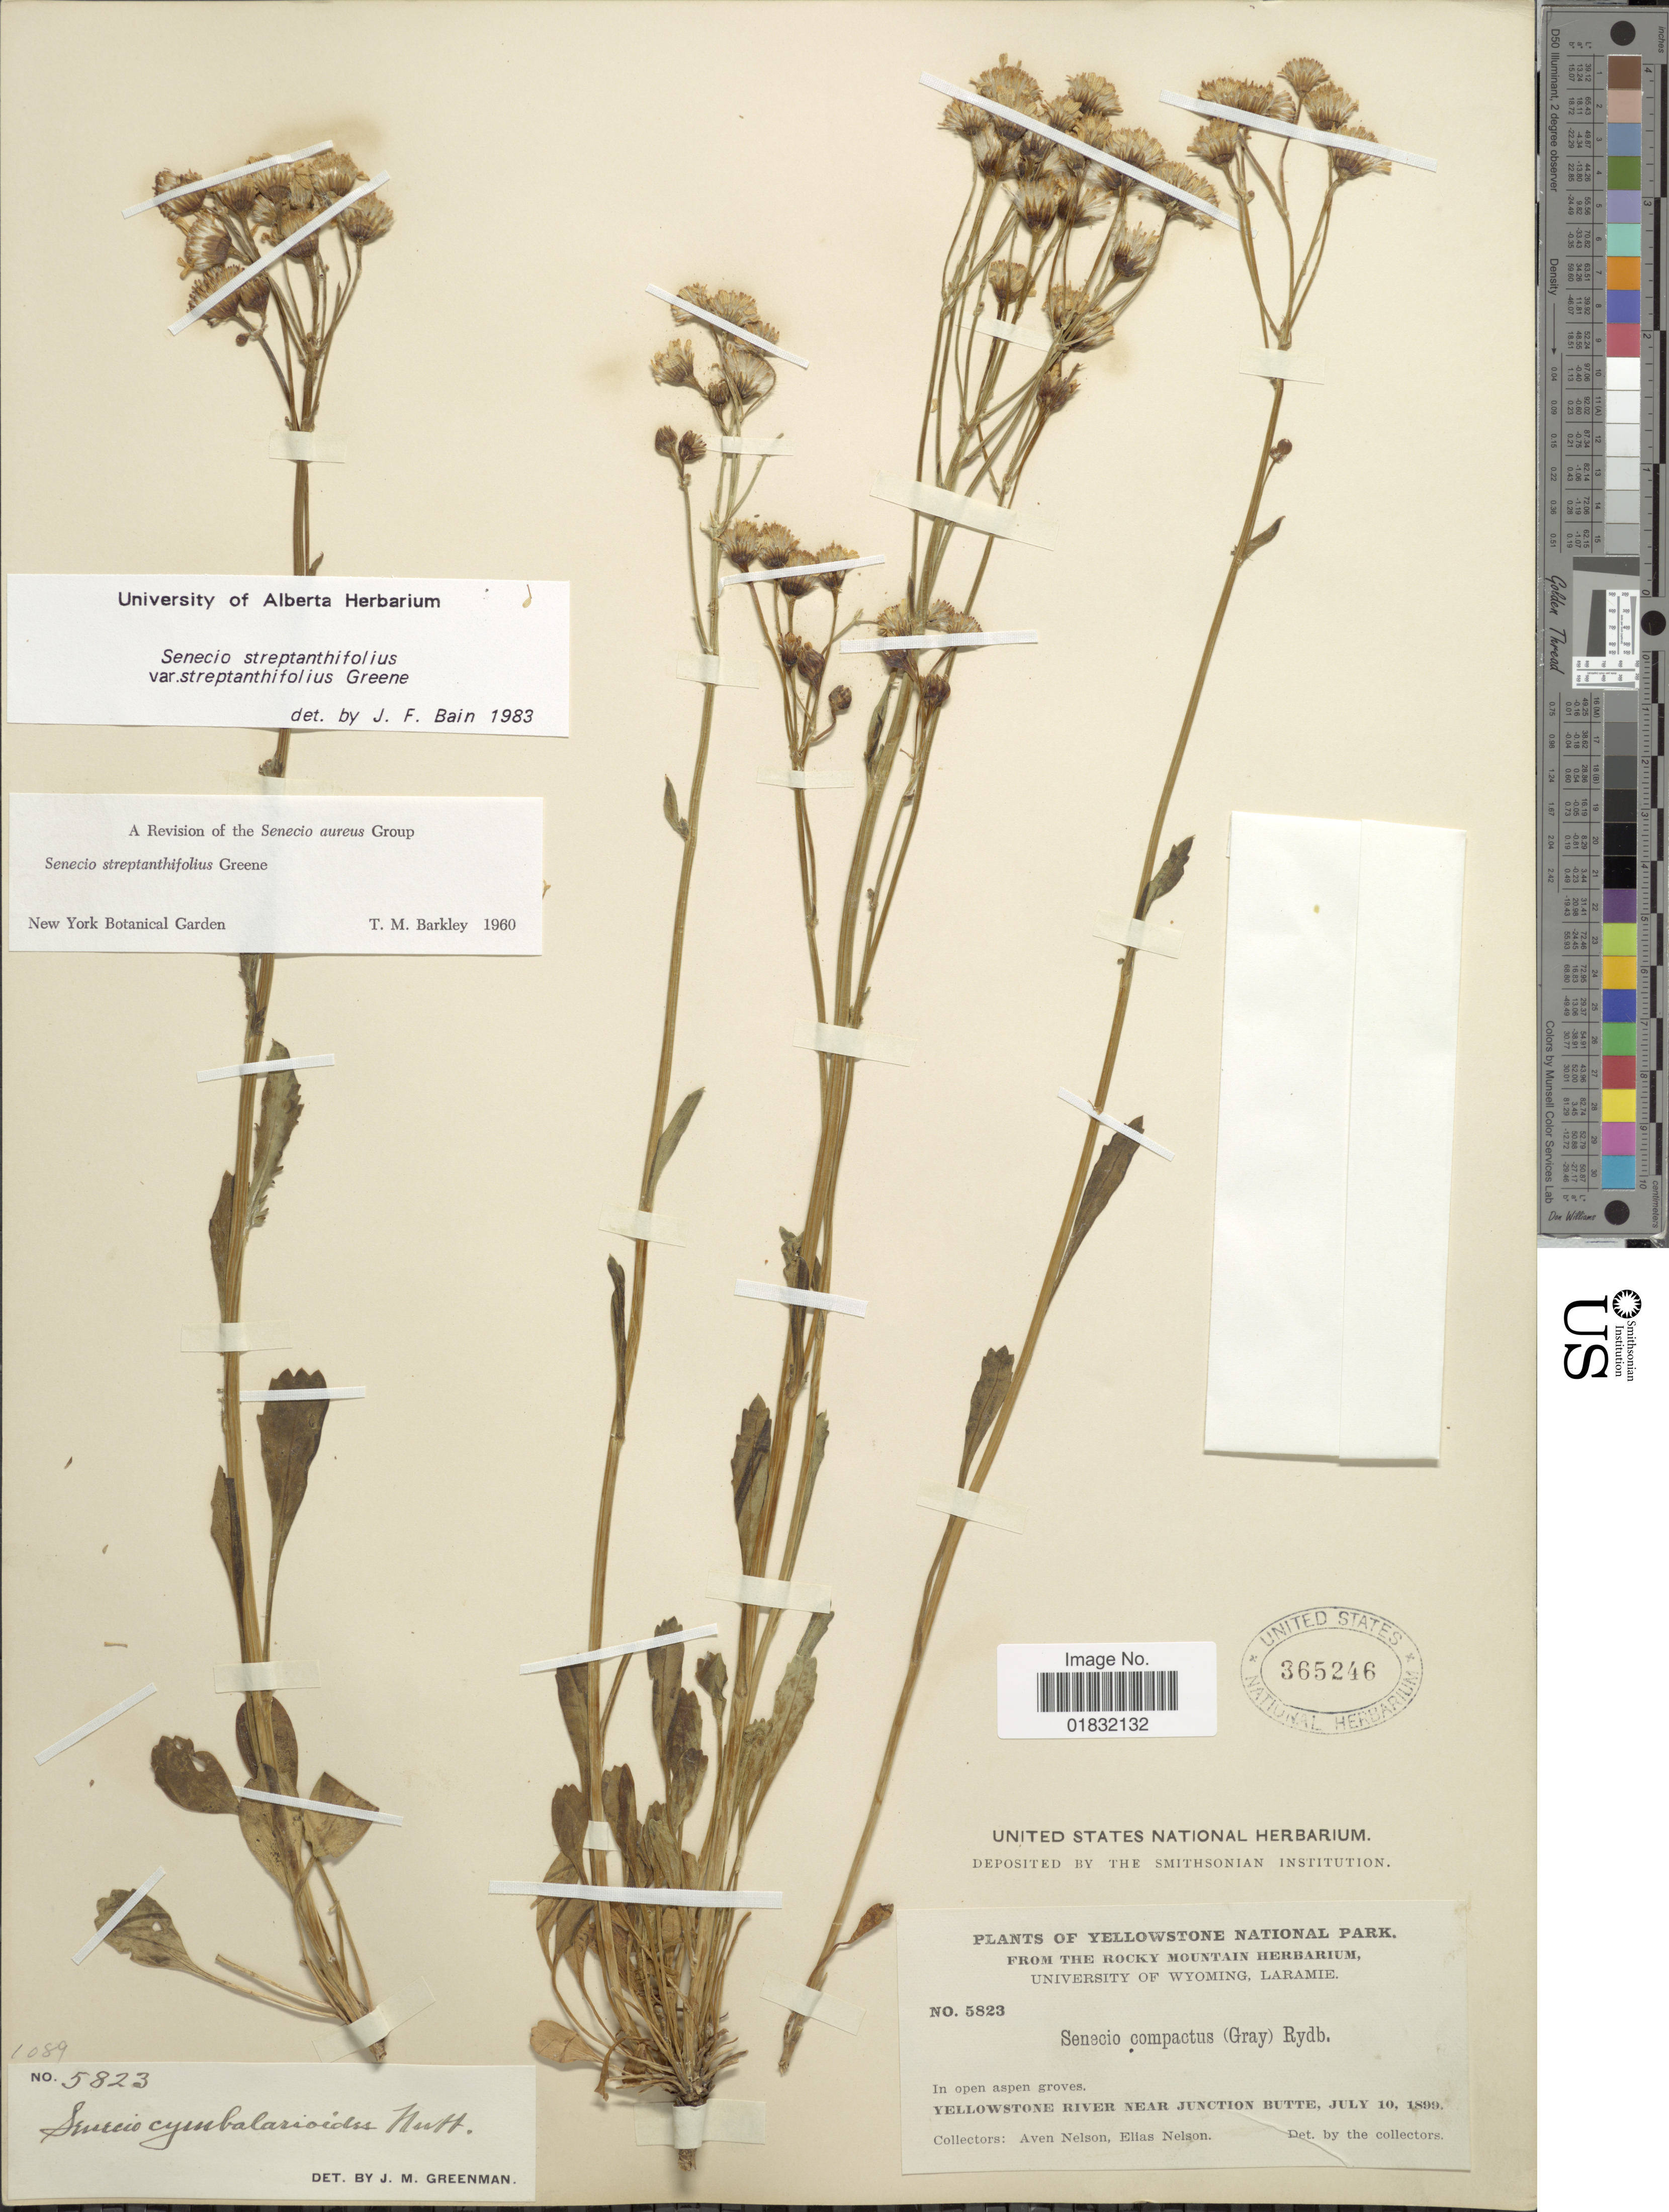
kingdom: Plantae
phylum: Tracheophyta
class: Magnoliopsida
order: Asterales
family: Asteraceae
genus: Packera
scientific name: Packera streptanthifolia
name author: (Greene) W.A. Weber & Á. Löve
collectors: A. Nelson & E. Nelson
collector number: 5823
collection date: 1899-07-10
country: United States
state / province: Wyoming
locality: Yellowstone National Park, in open aspen groves, Yellowstone River near Junction Butte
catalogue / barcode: US 365246